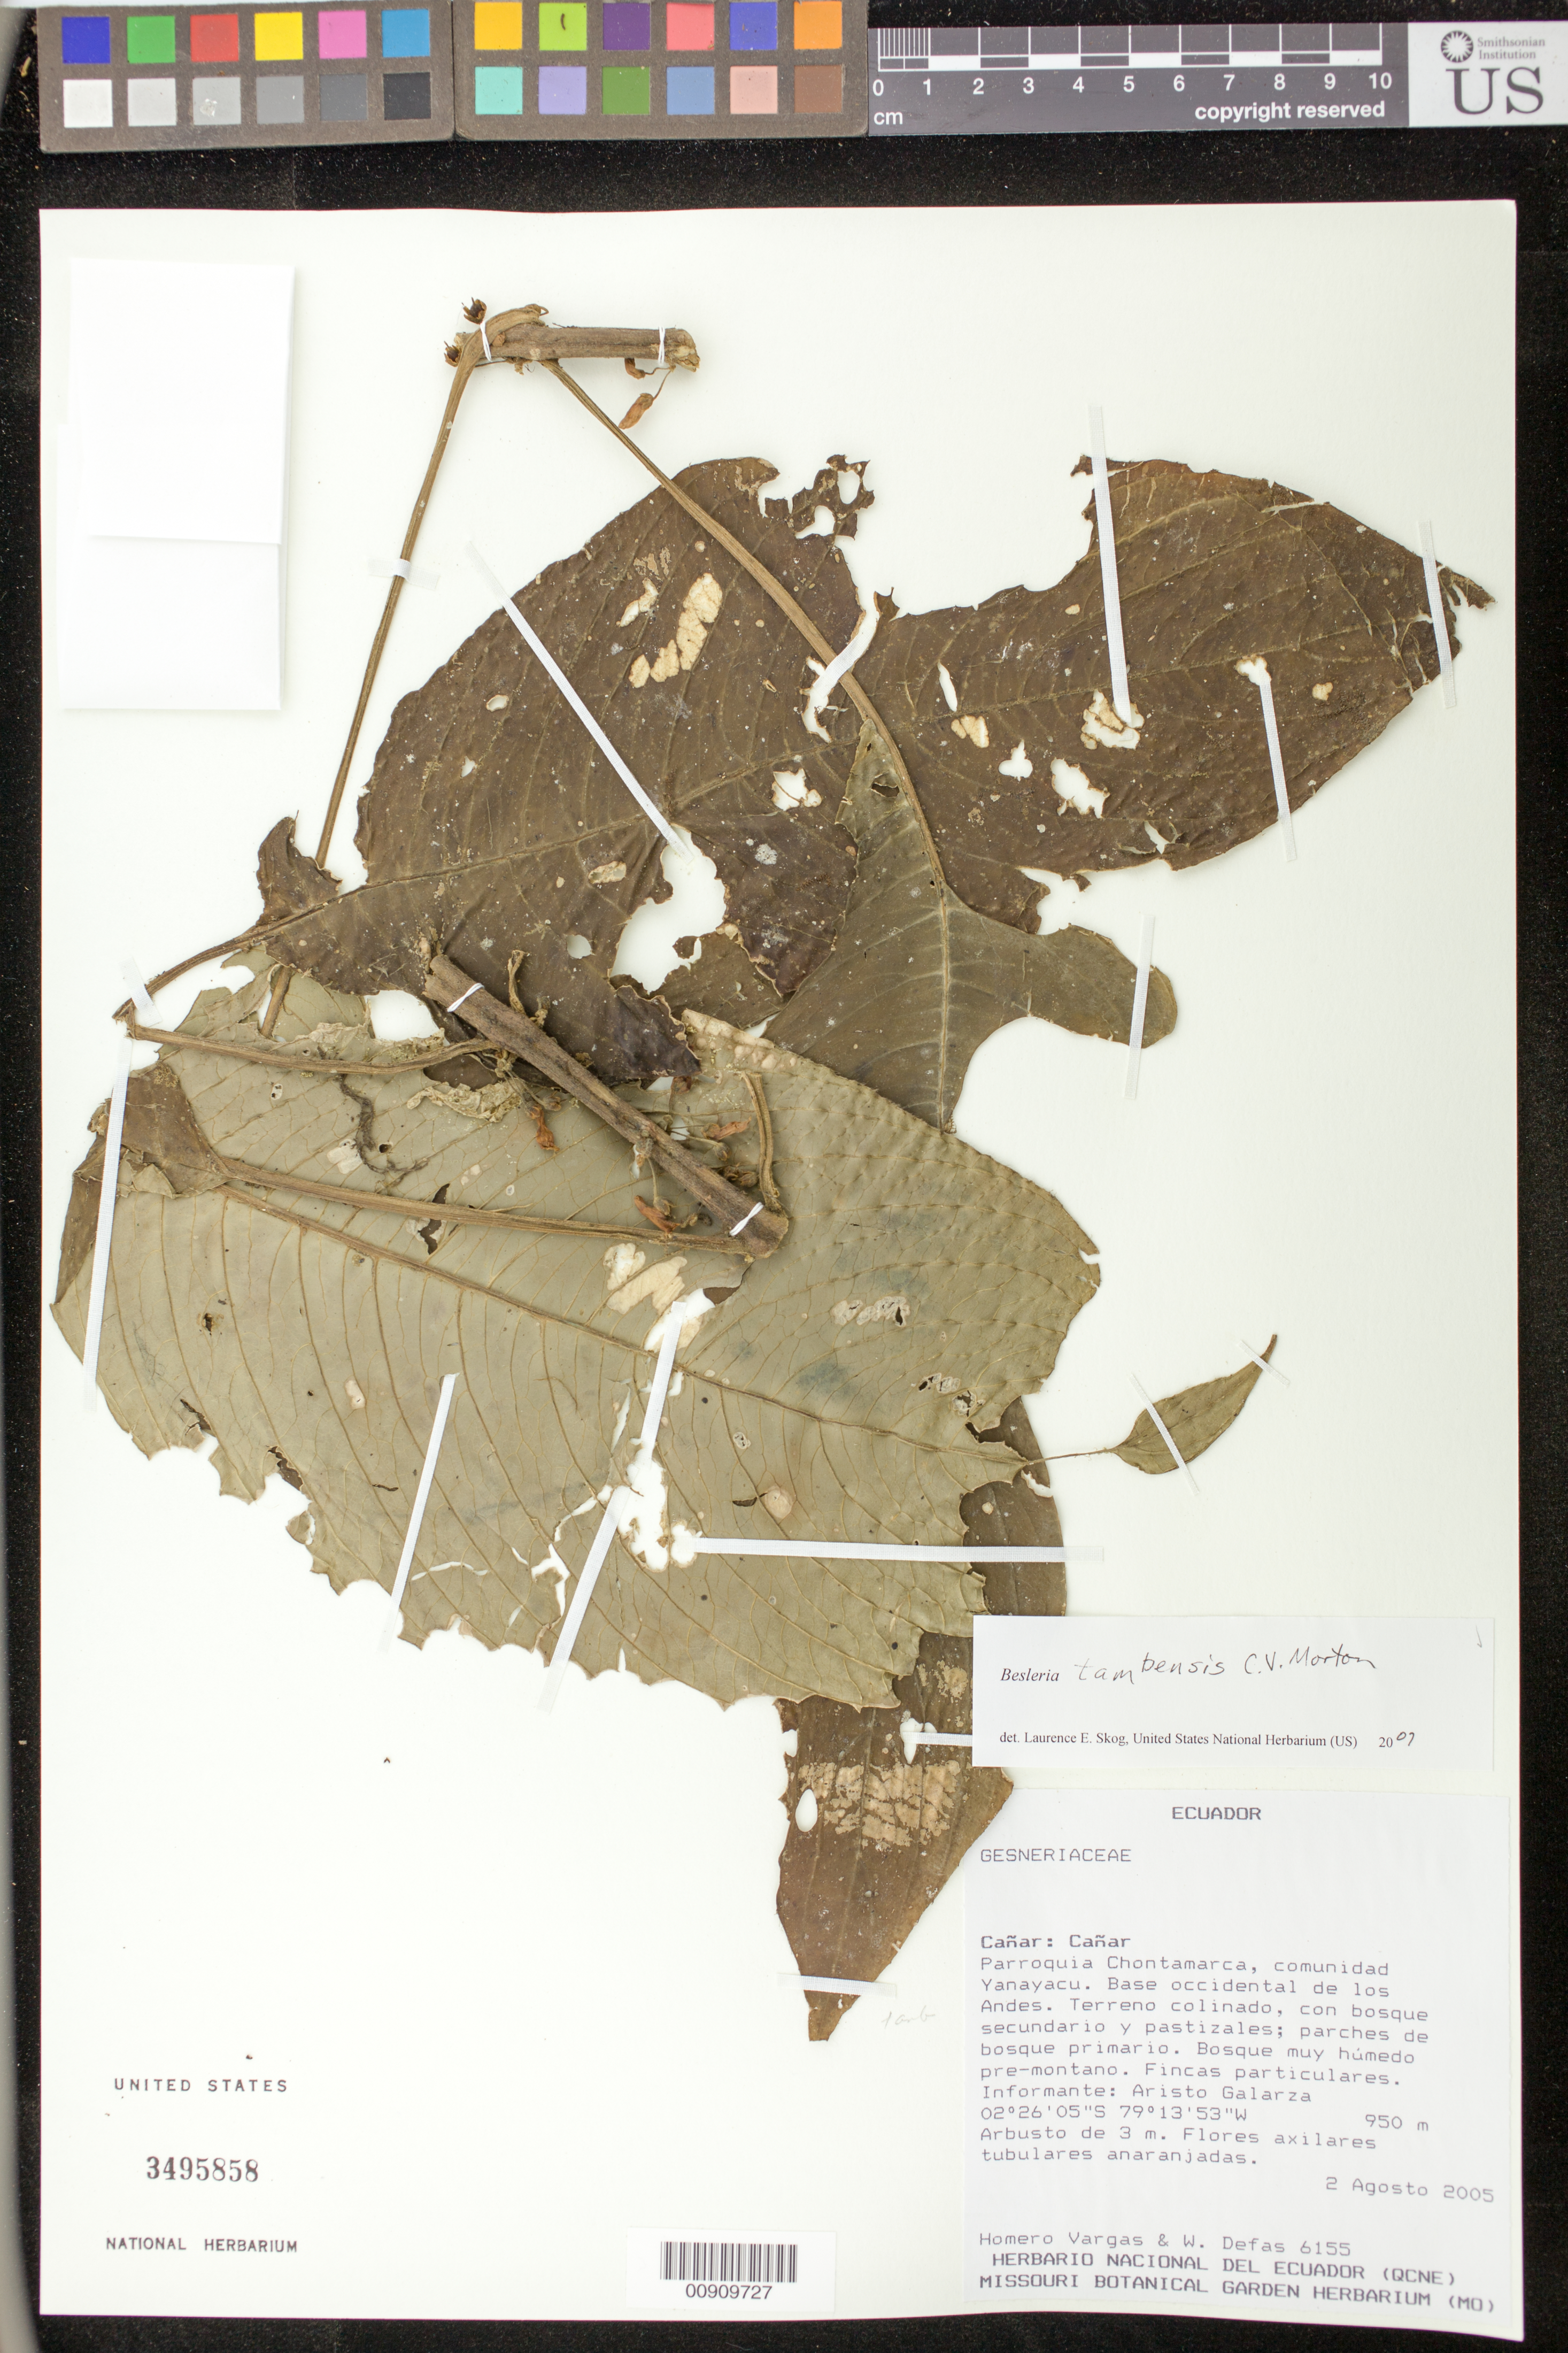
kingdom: Plantae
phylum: Tracheophyta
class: Magnoliopsida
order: Lamiales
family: Gesneriaceae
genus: Besleria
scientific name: Besleria tambensis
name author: C.V. Morton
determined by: Skog, Laurence E.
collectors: H. Vargas & W. Defas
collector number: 6155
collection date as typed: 02 Aug 2005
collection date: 2005-08-02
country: Ecuador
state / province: Cañar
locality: Cañar: Cañar. Parroquia Chontamarca, comunidad Yanayacu. Base occidental de los Andes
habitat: Terreno colinado, con bosque secundario y pastizales; parches de bosque primario. Bosque muy húmedo pre-montano. Fincas particulares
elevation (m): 950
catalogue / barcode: US 3495858